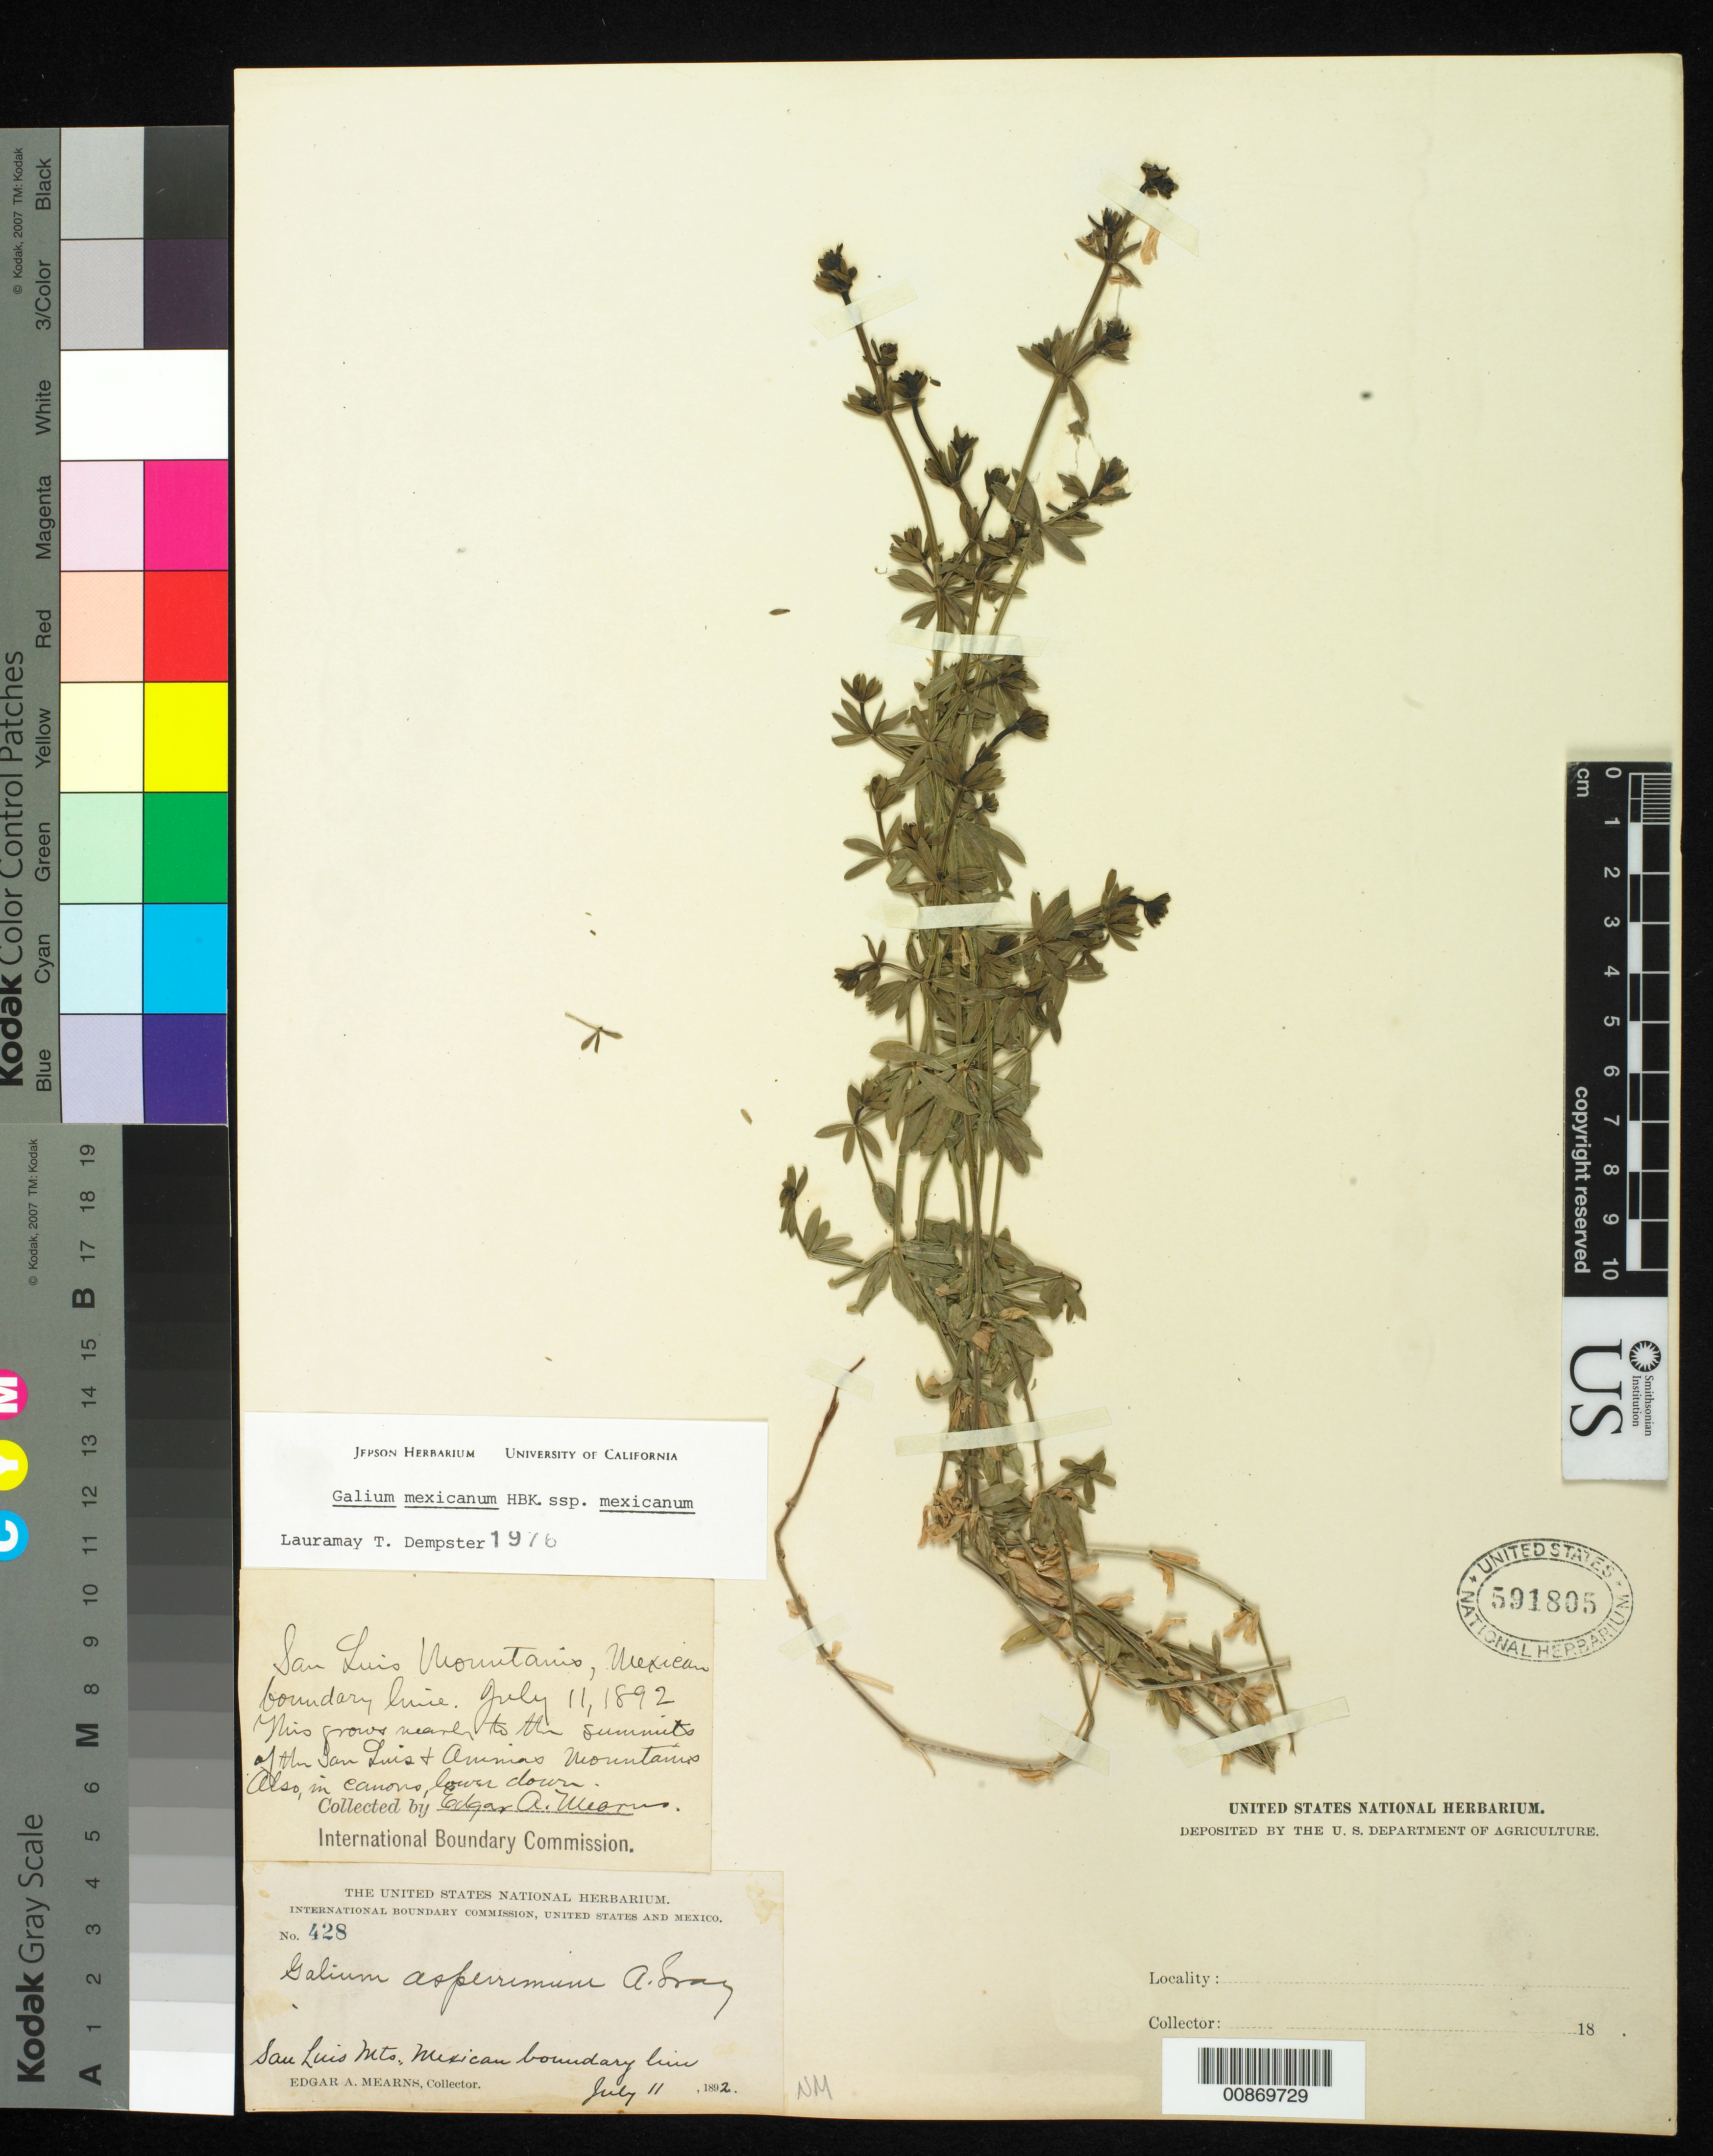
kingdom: Plantae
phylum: Tracheophyta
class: Magnoliopsida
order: Gentianales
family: Rubiaceae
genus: Galium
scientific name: Galium mexicanum subsp. mexicanum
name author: Kunth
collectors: E. A. Mearns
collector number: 428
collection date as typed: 11 Jul 1892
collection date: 1892-07-11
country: United States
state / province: New Mexico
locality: San Luis Mts., Mexican Boundary Line.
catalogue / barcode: US 591805